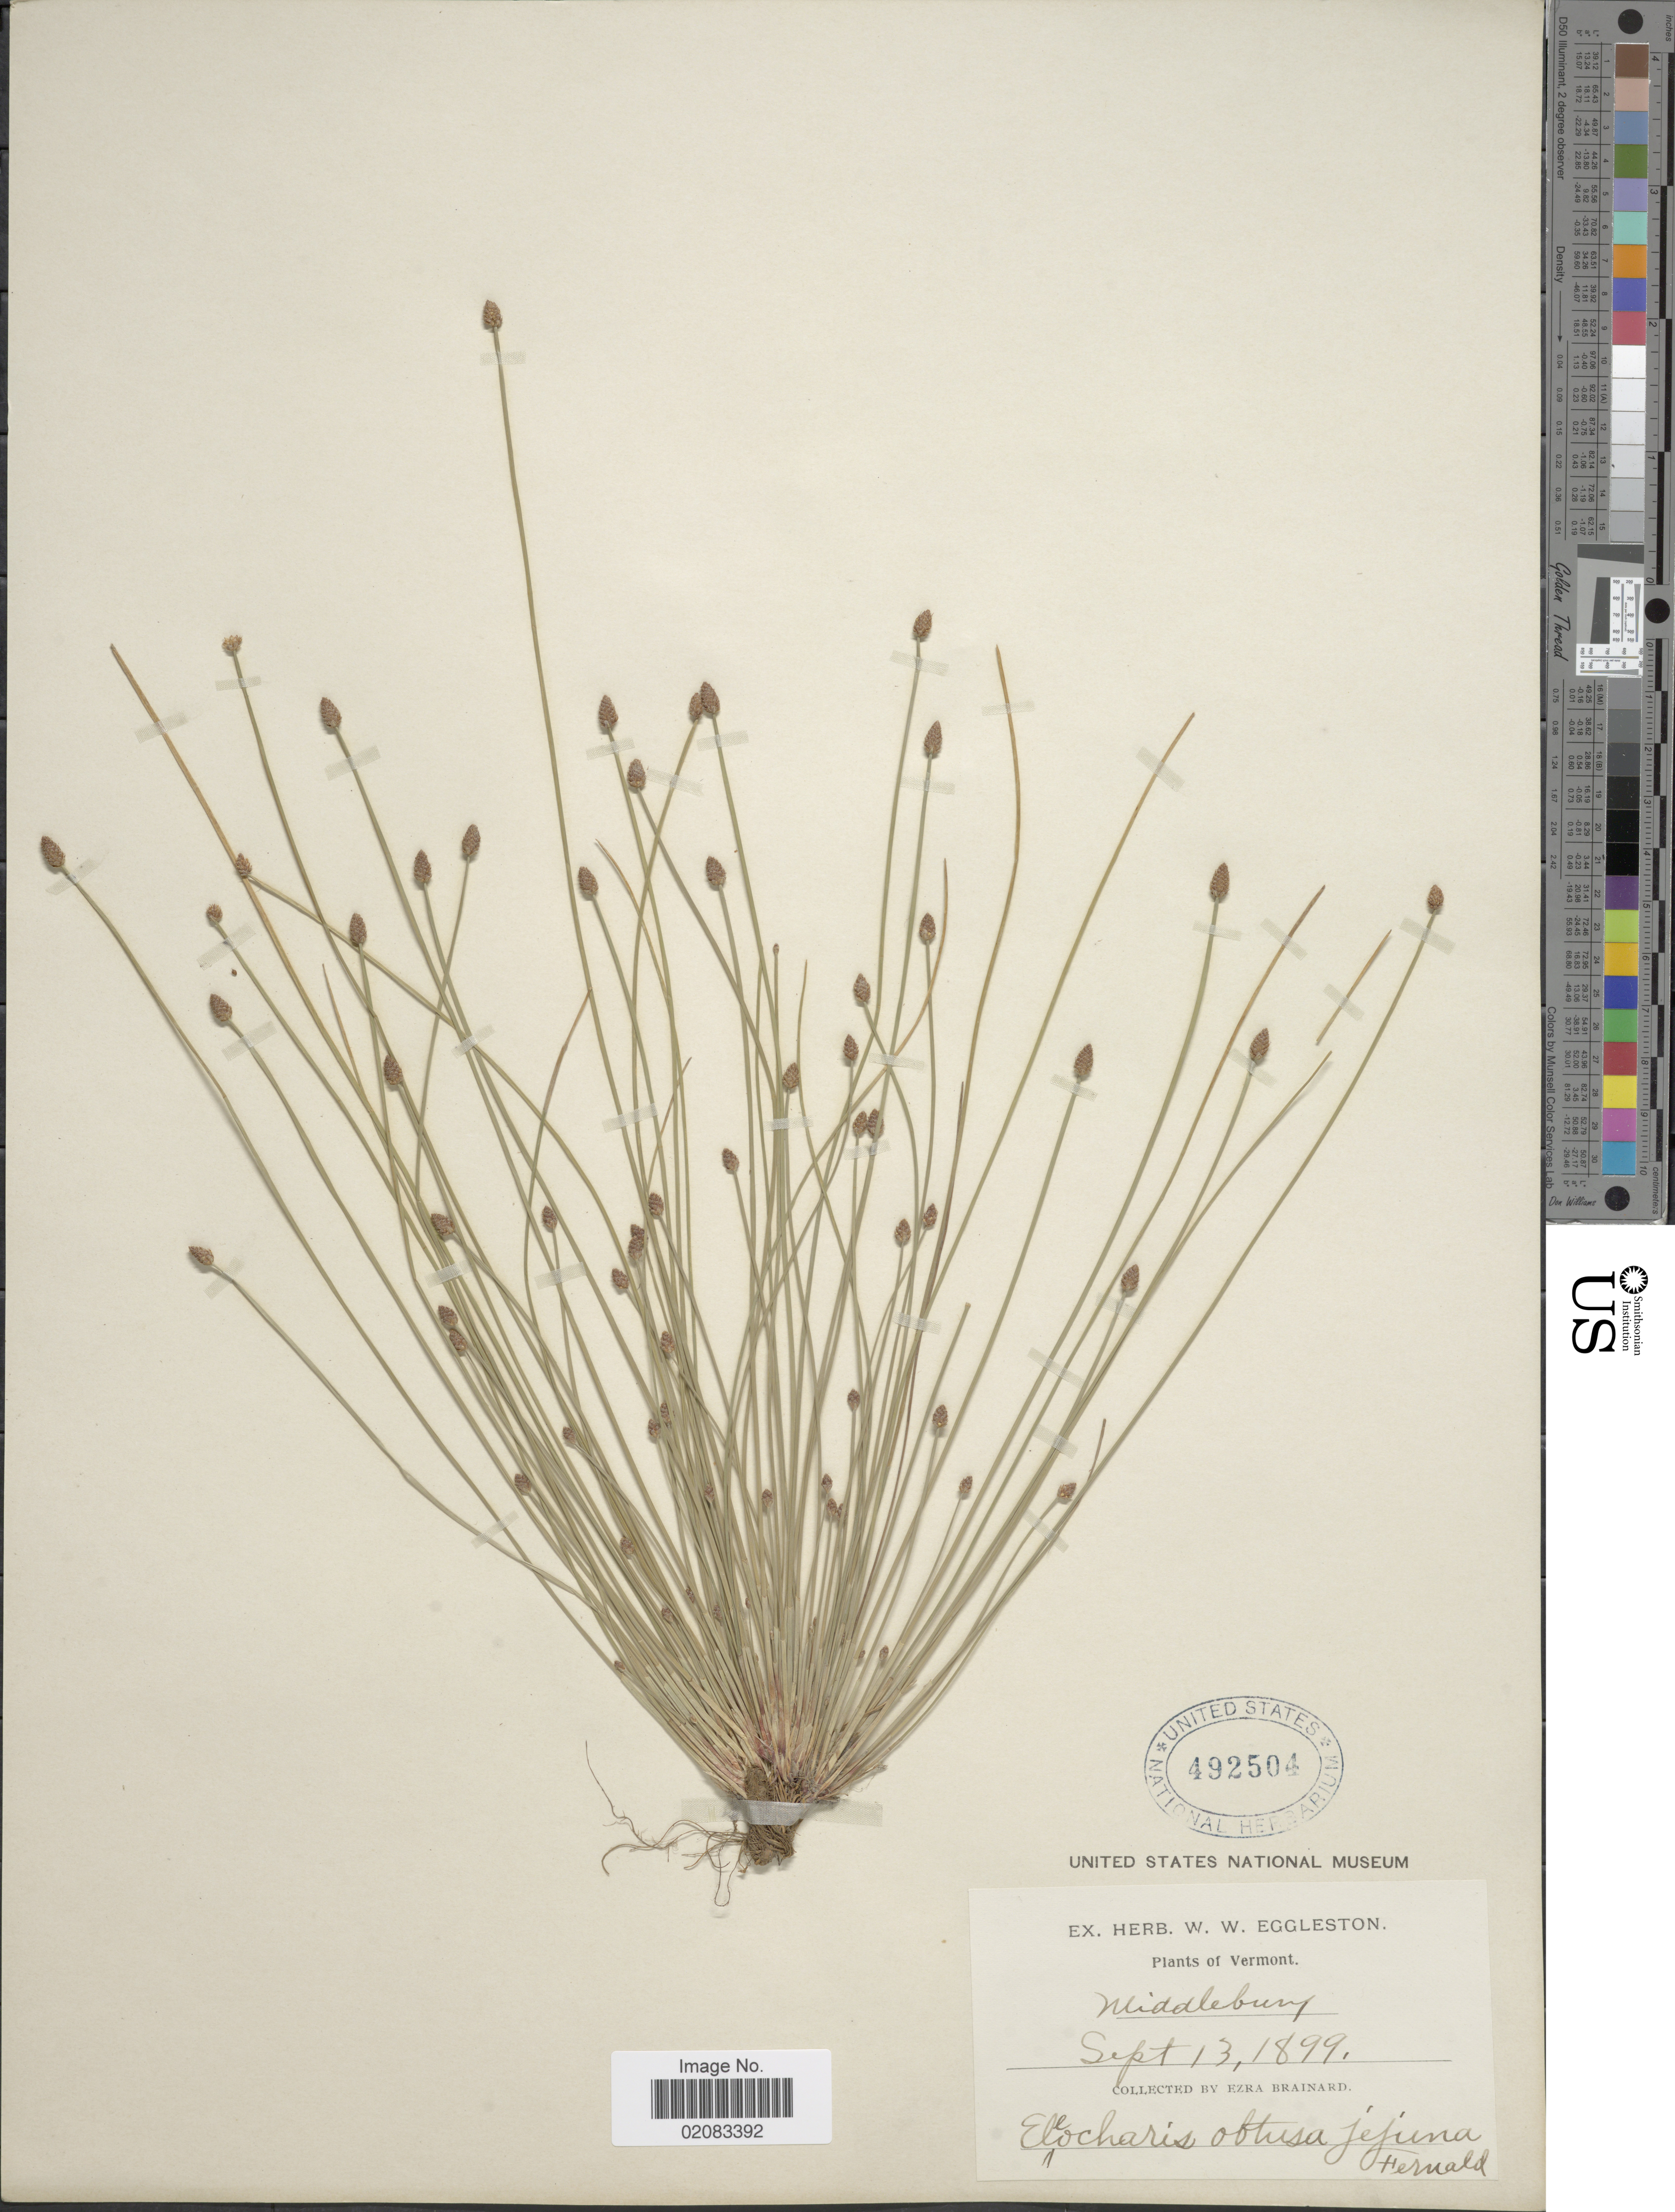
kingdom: Plantae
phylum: Tracheophyta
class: Liliopsida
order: Poales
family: Cyperaceae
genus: Eleocharis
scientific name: Eleocharis obtusa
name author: (Willd.) Schult.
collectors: E. Brainard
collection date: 1899-09-13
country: United States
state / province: Vermont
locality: Middleburg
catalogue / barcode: US 492504